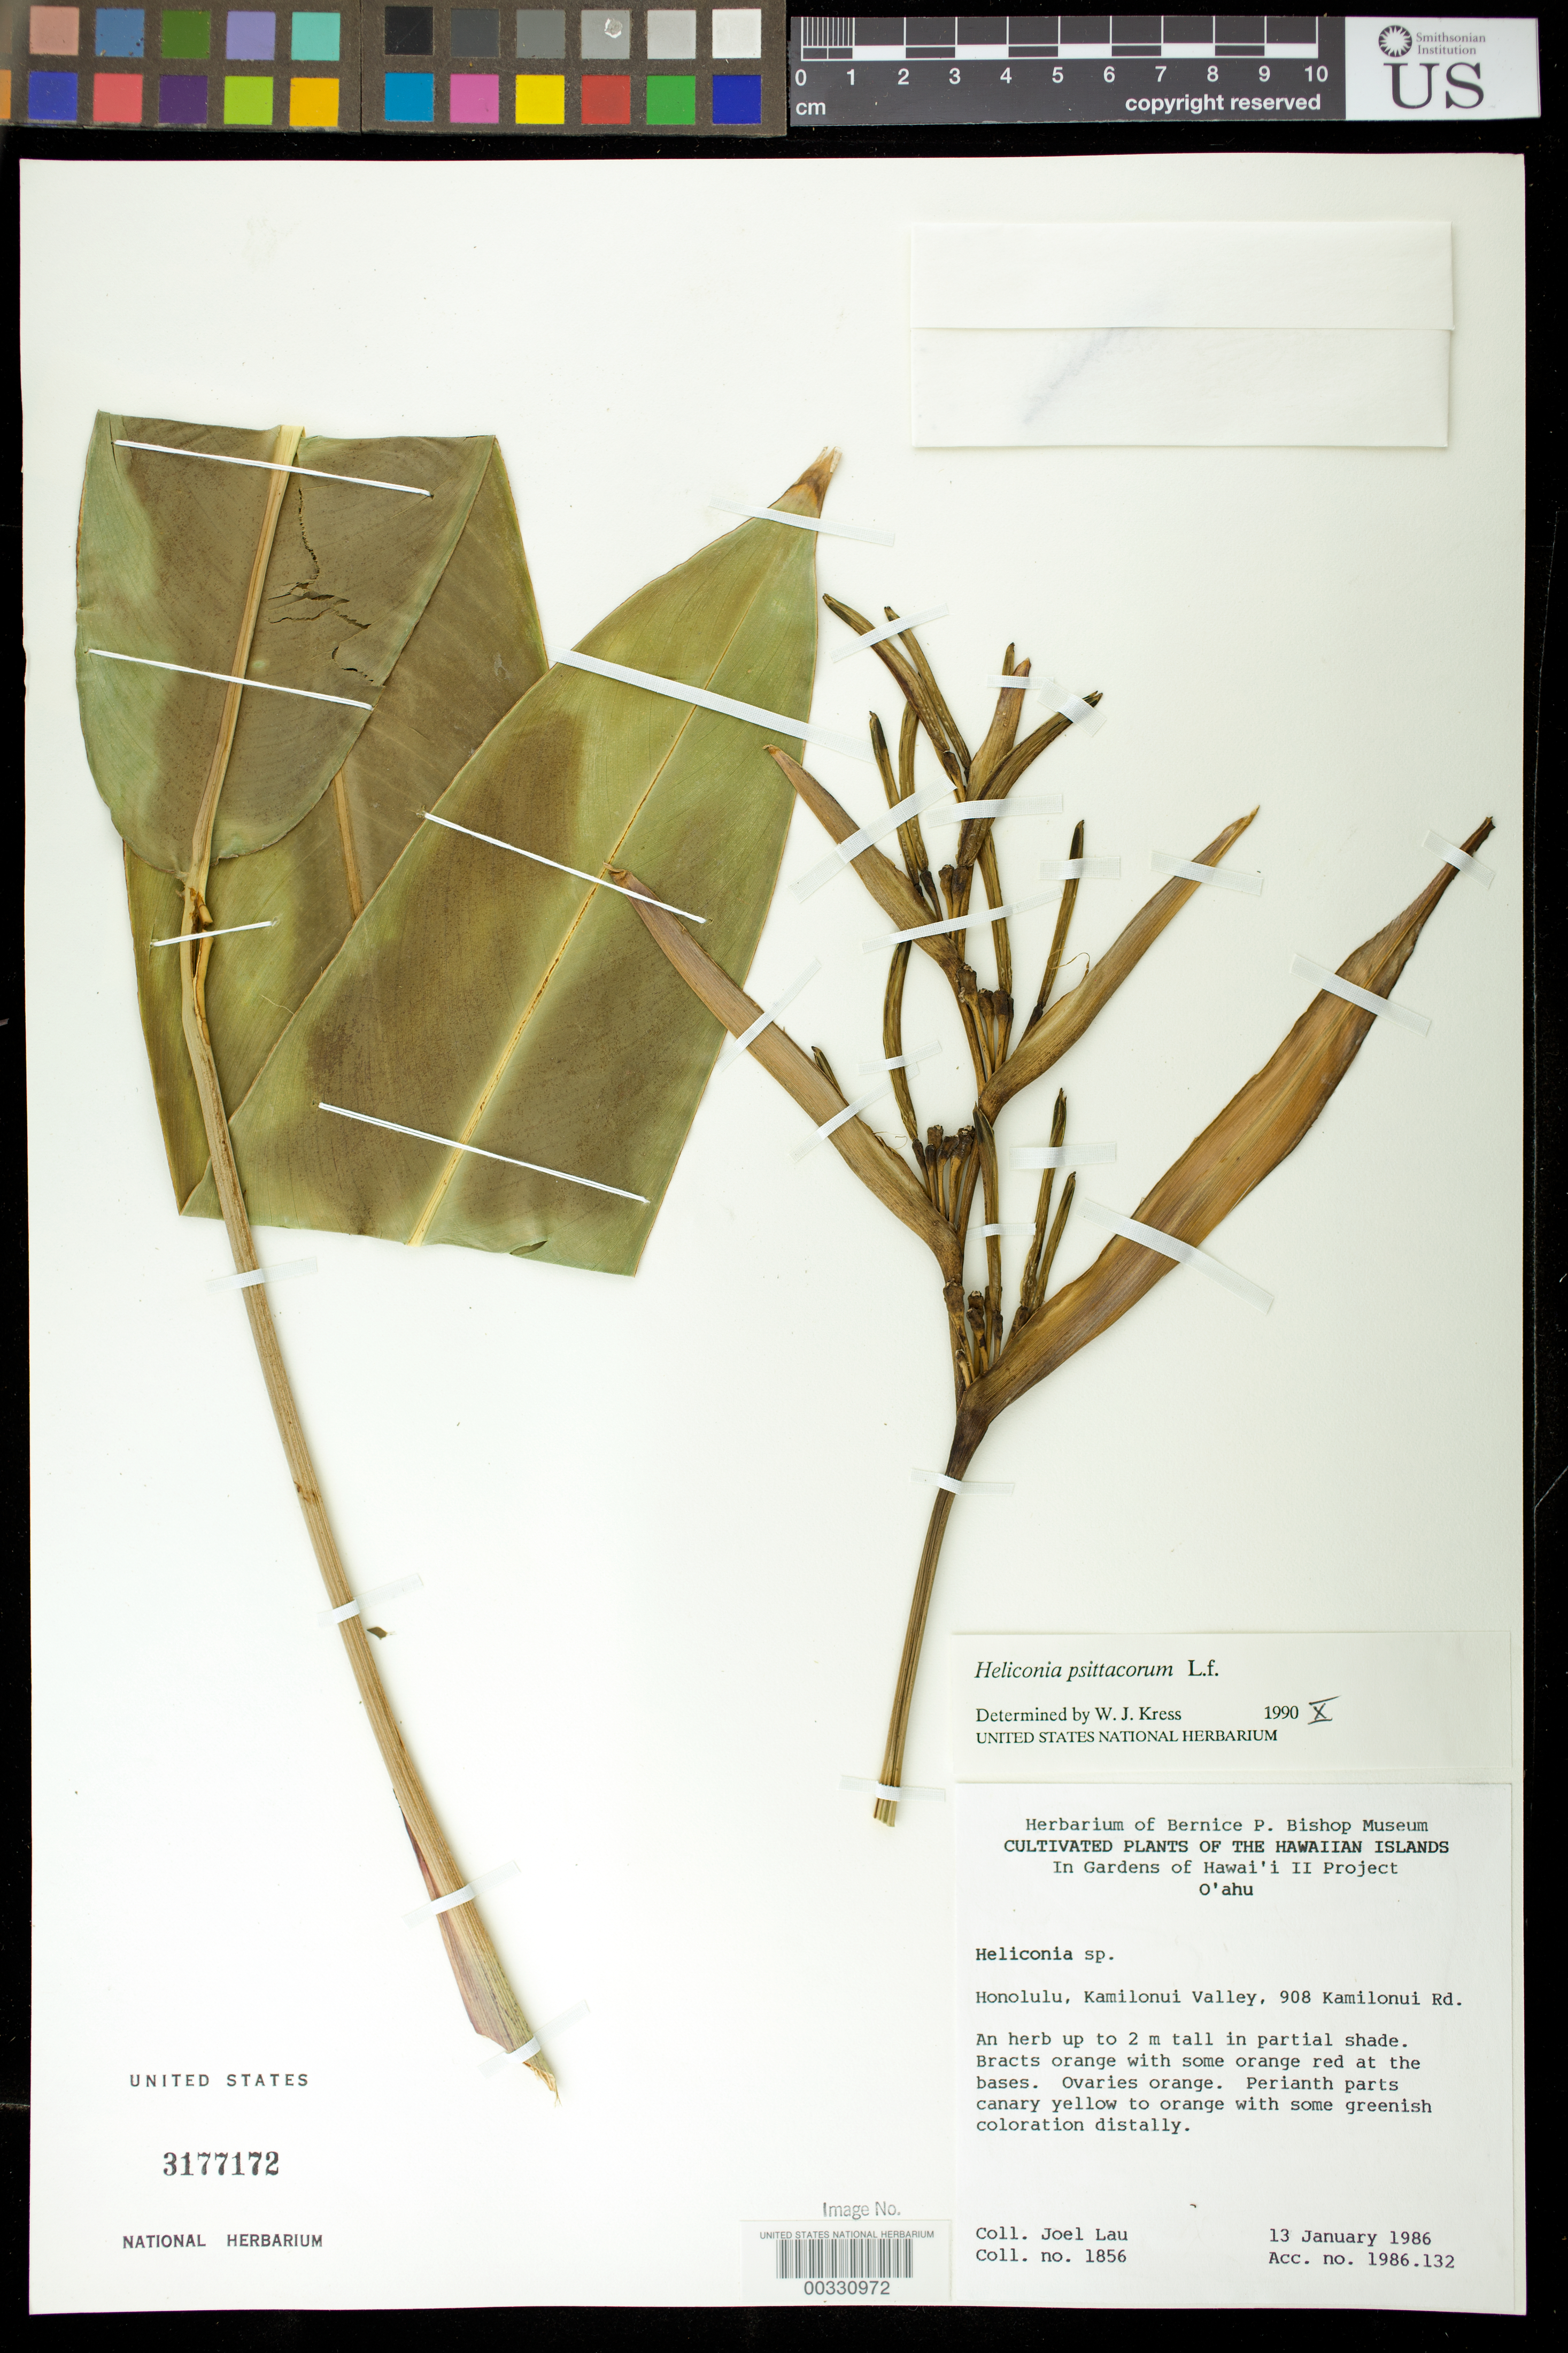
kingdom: Plantae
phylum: Tracheophyta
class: Liliopsida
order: Zingiberales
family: Heliconiaceae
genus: Heliconia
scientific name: Heliconia psittacorum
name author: L. f.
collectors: J. Lau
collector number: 1856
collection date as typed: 13 Jan 1986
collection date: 1986-01-13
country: United States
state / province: Florida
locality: Southern Florida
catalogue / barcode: US 3177172